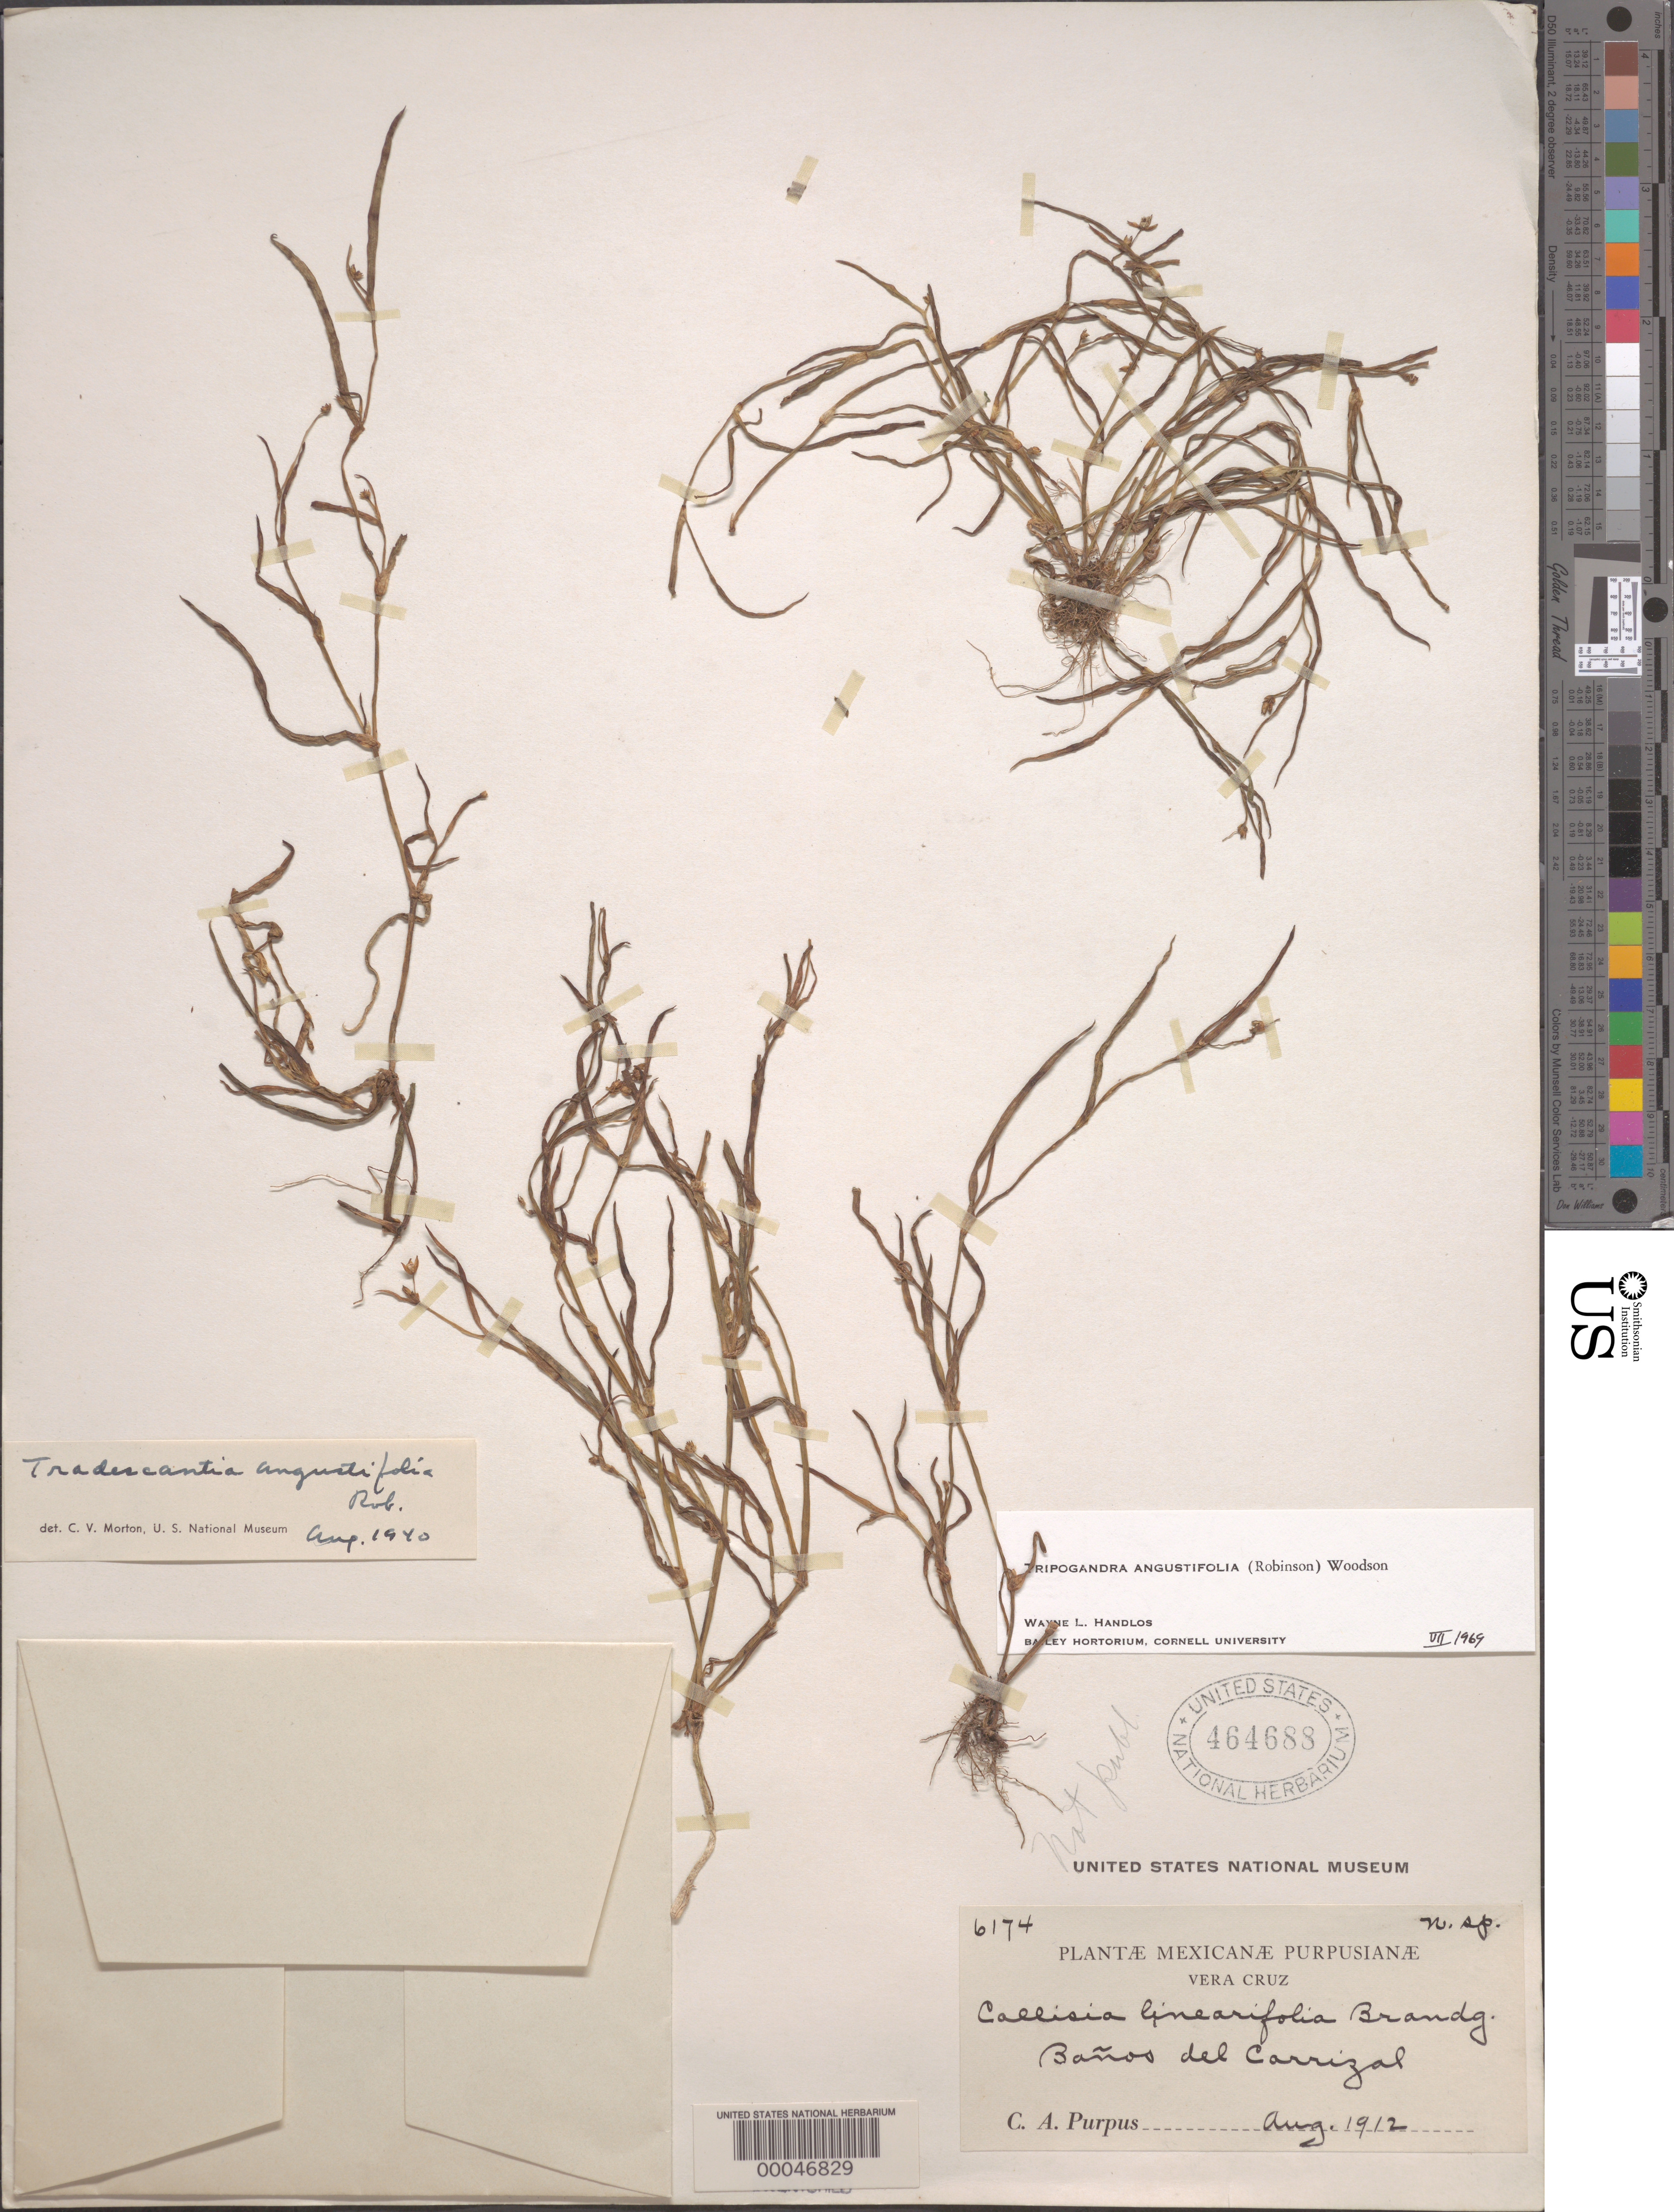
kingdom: Plantae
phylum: Tracheophyta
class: Liliopsida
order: Commelinales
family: Commelinaceae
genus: Tripogandra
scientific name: Tripogandra angustifolia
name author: (B.L. Rob.) Woodson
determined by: Handlos, W. L.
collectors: C. A. Purpus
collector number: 6174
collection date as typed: Aug 1912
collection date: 1912-08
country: Mexico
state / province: Veracruz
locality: Banos del carrizal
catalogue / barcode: US 464688